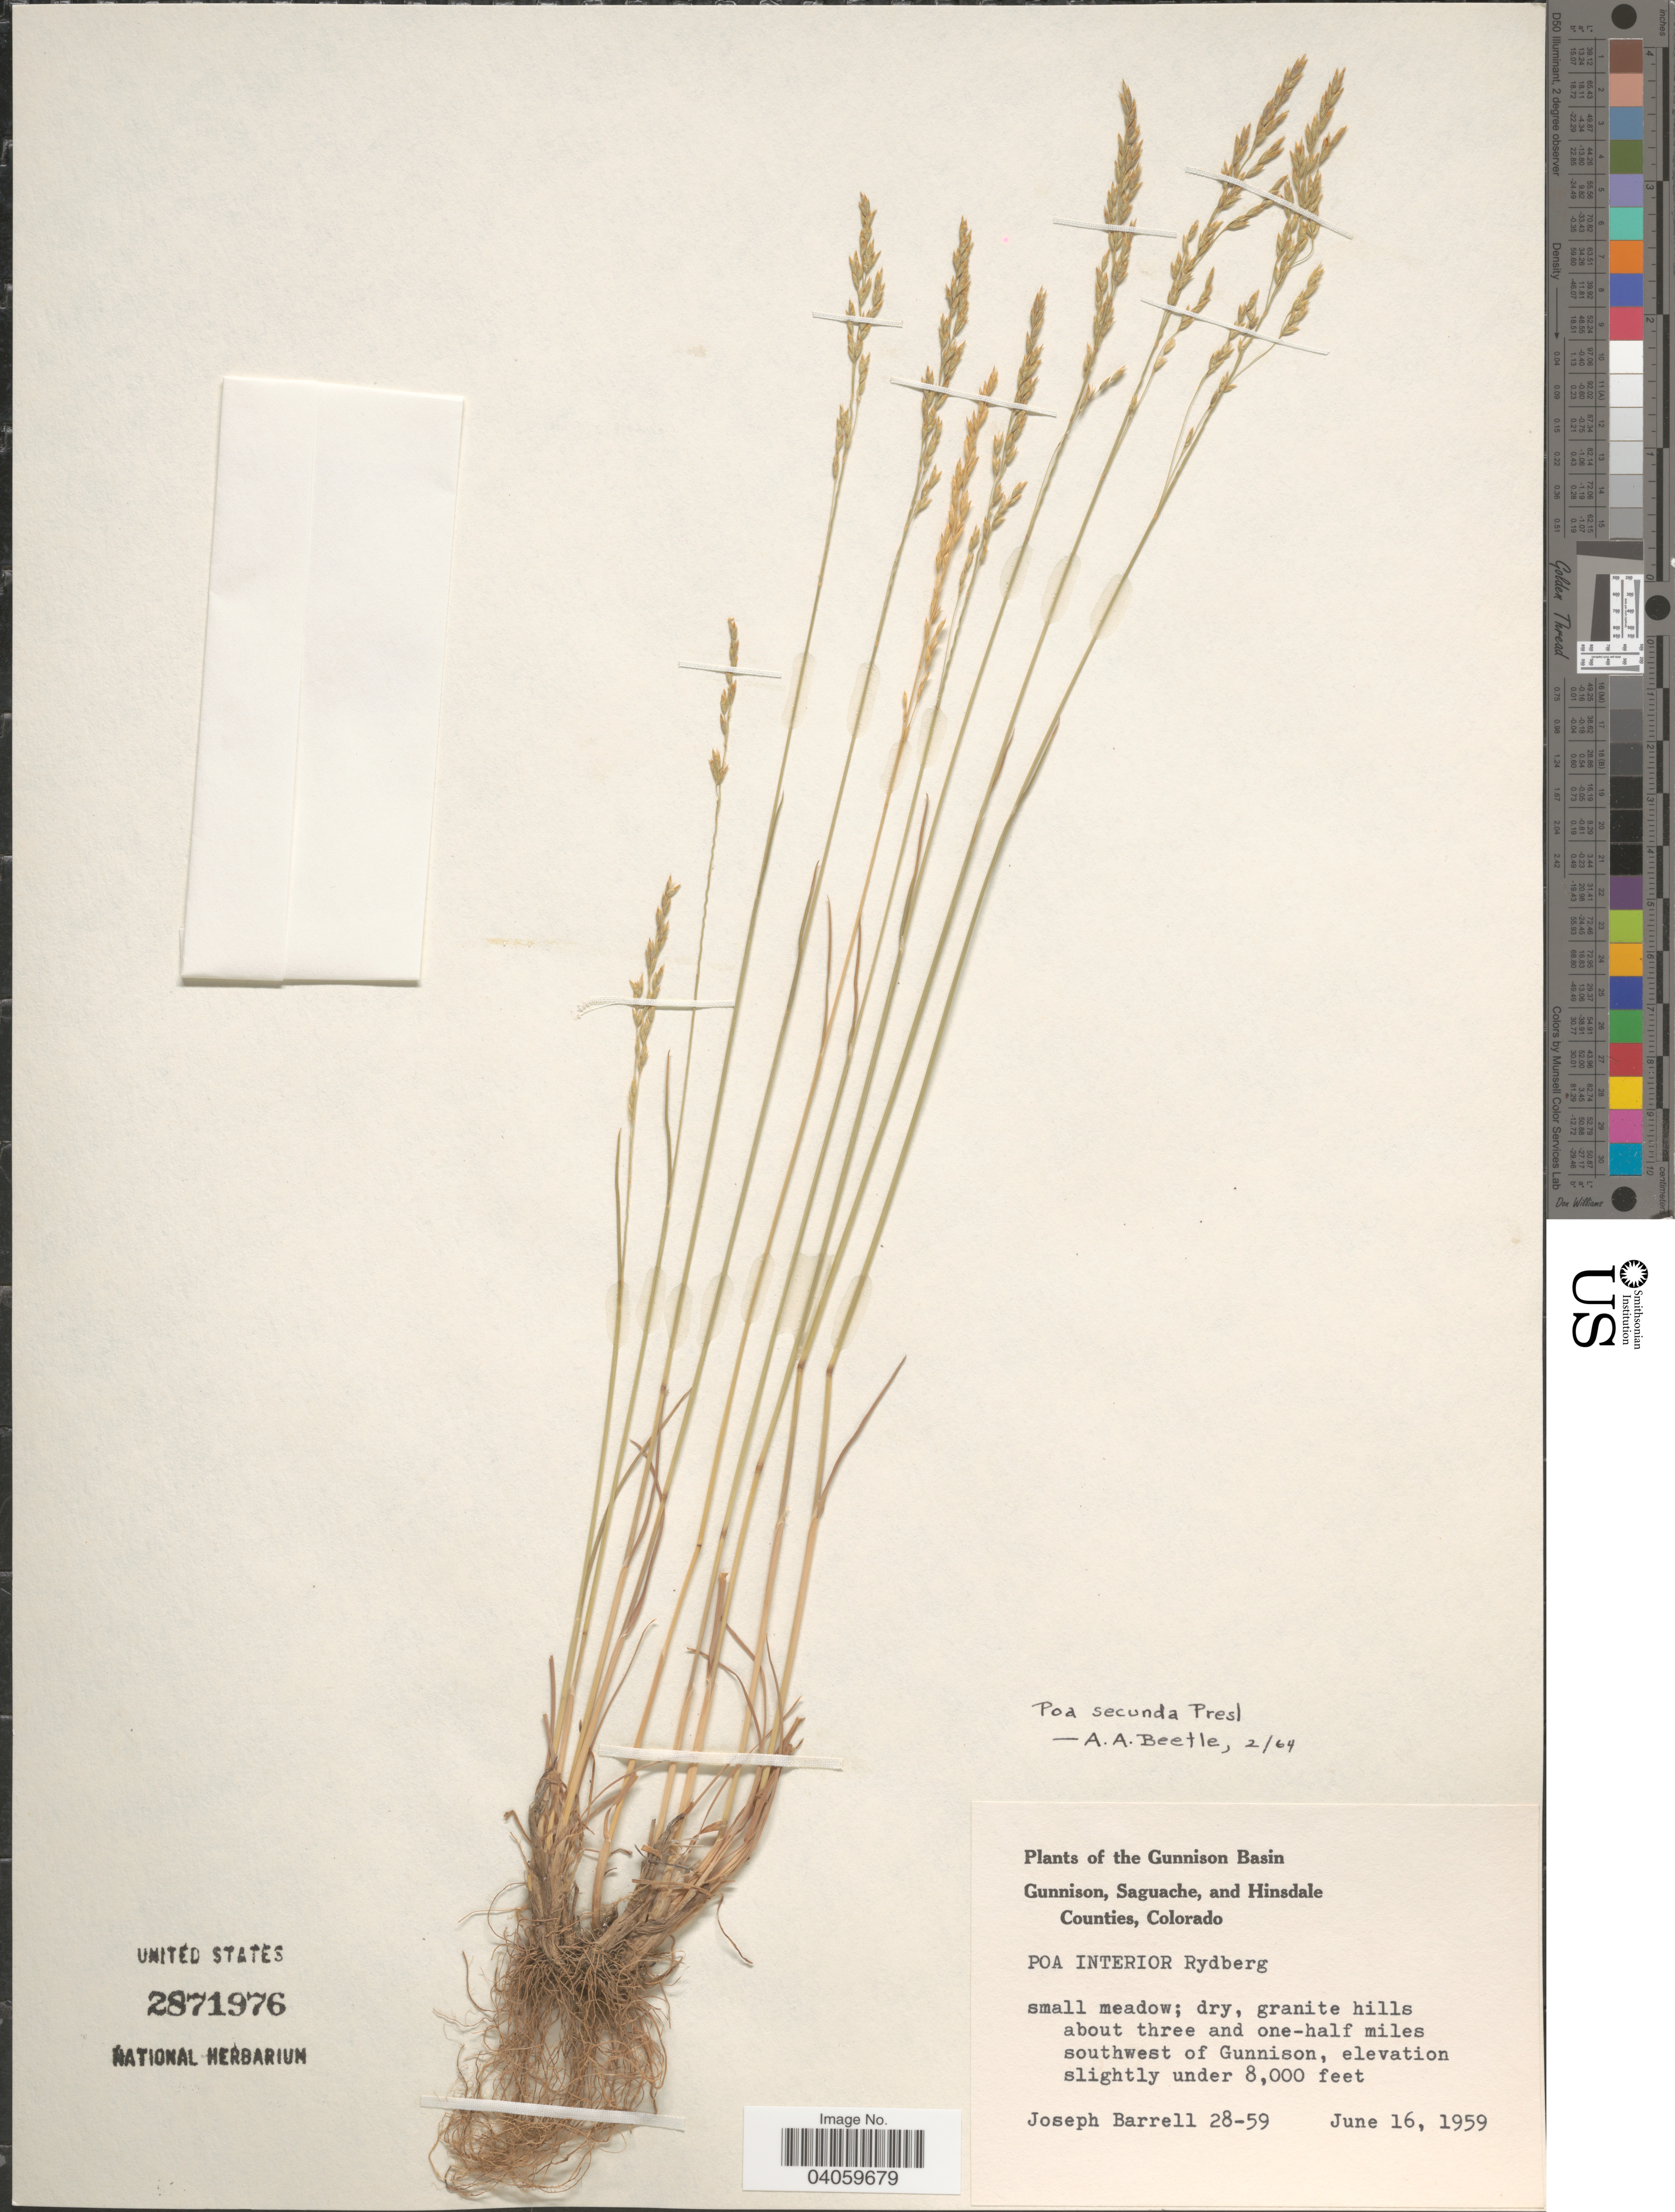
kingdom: Plantae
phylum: Tracheophyta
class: Liliopsida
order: Poales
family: Poaceae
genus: Poa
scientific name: Poa interior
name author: Rydb.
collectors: J. Barrell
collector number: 28-59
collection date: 1959-06-16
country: United States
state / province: Colorado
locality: Gunnison Basin. Dry, granatic hills about three and one-half miles southwest of Gunnison.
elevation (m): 2438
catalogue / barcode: US 2871976